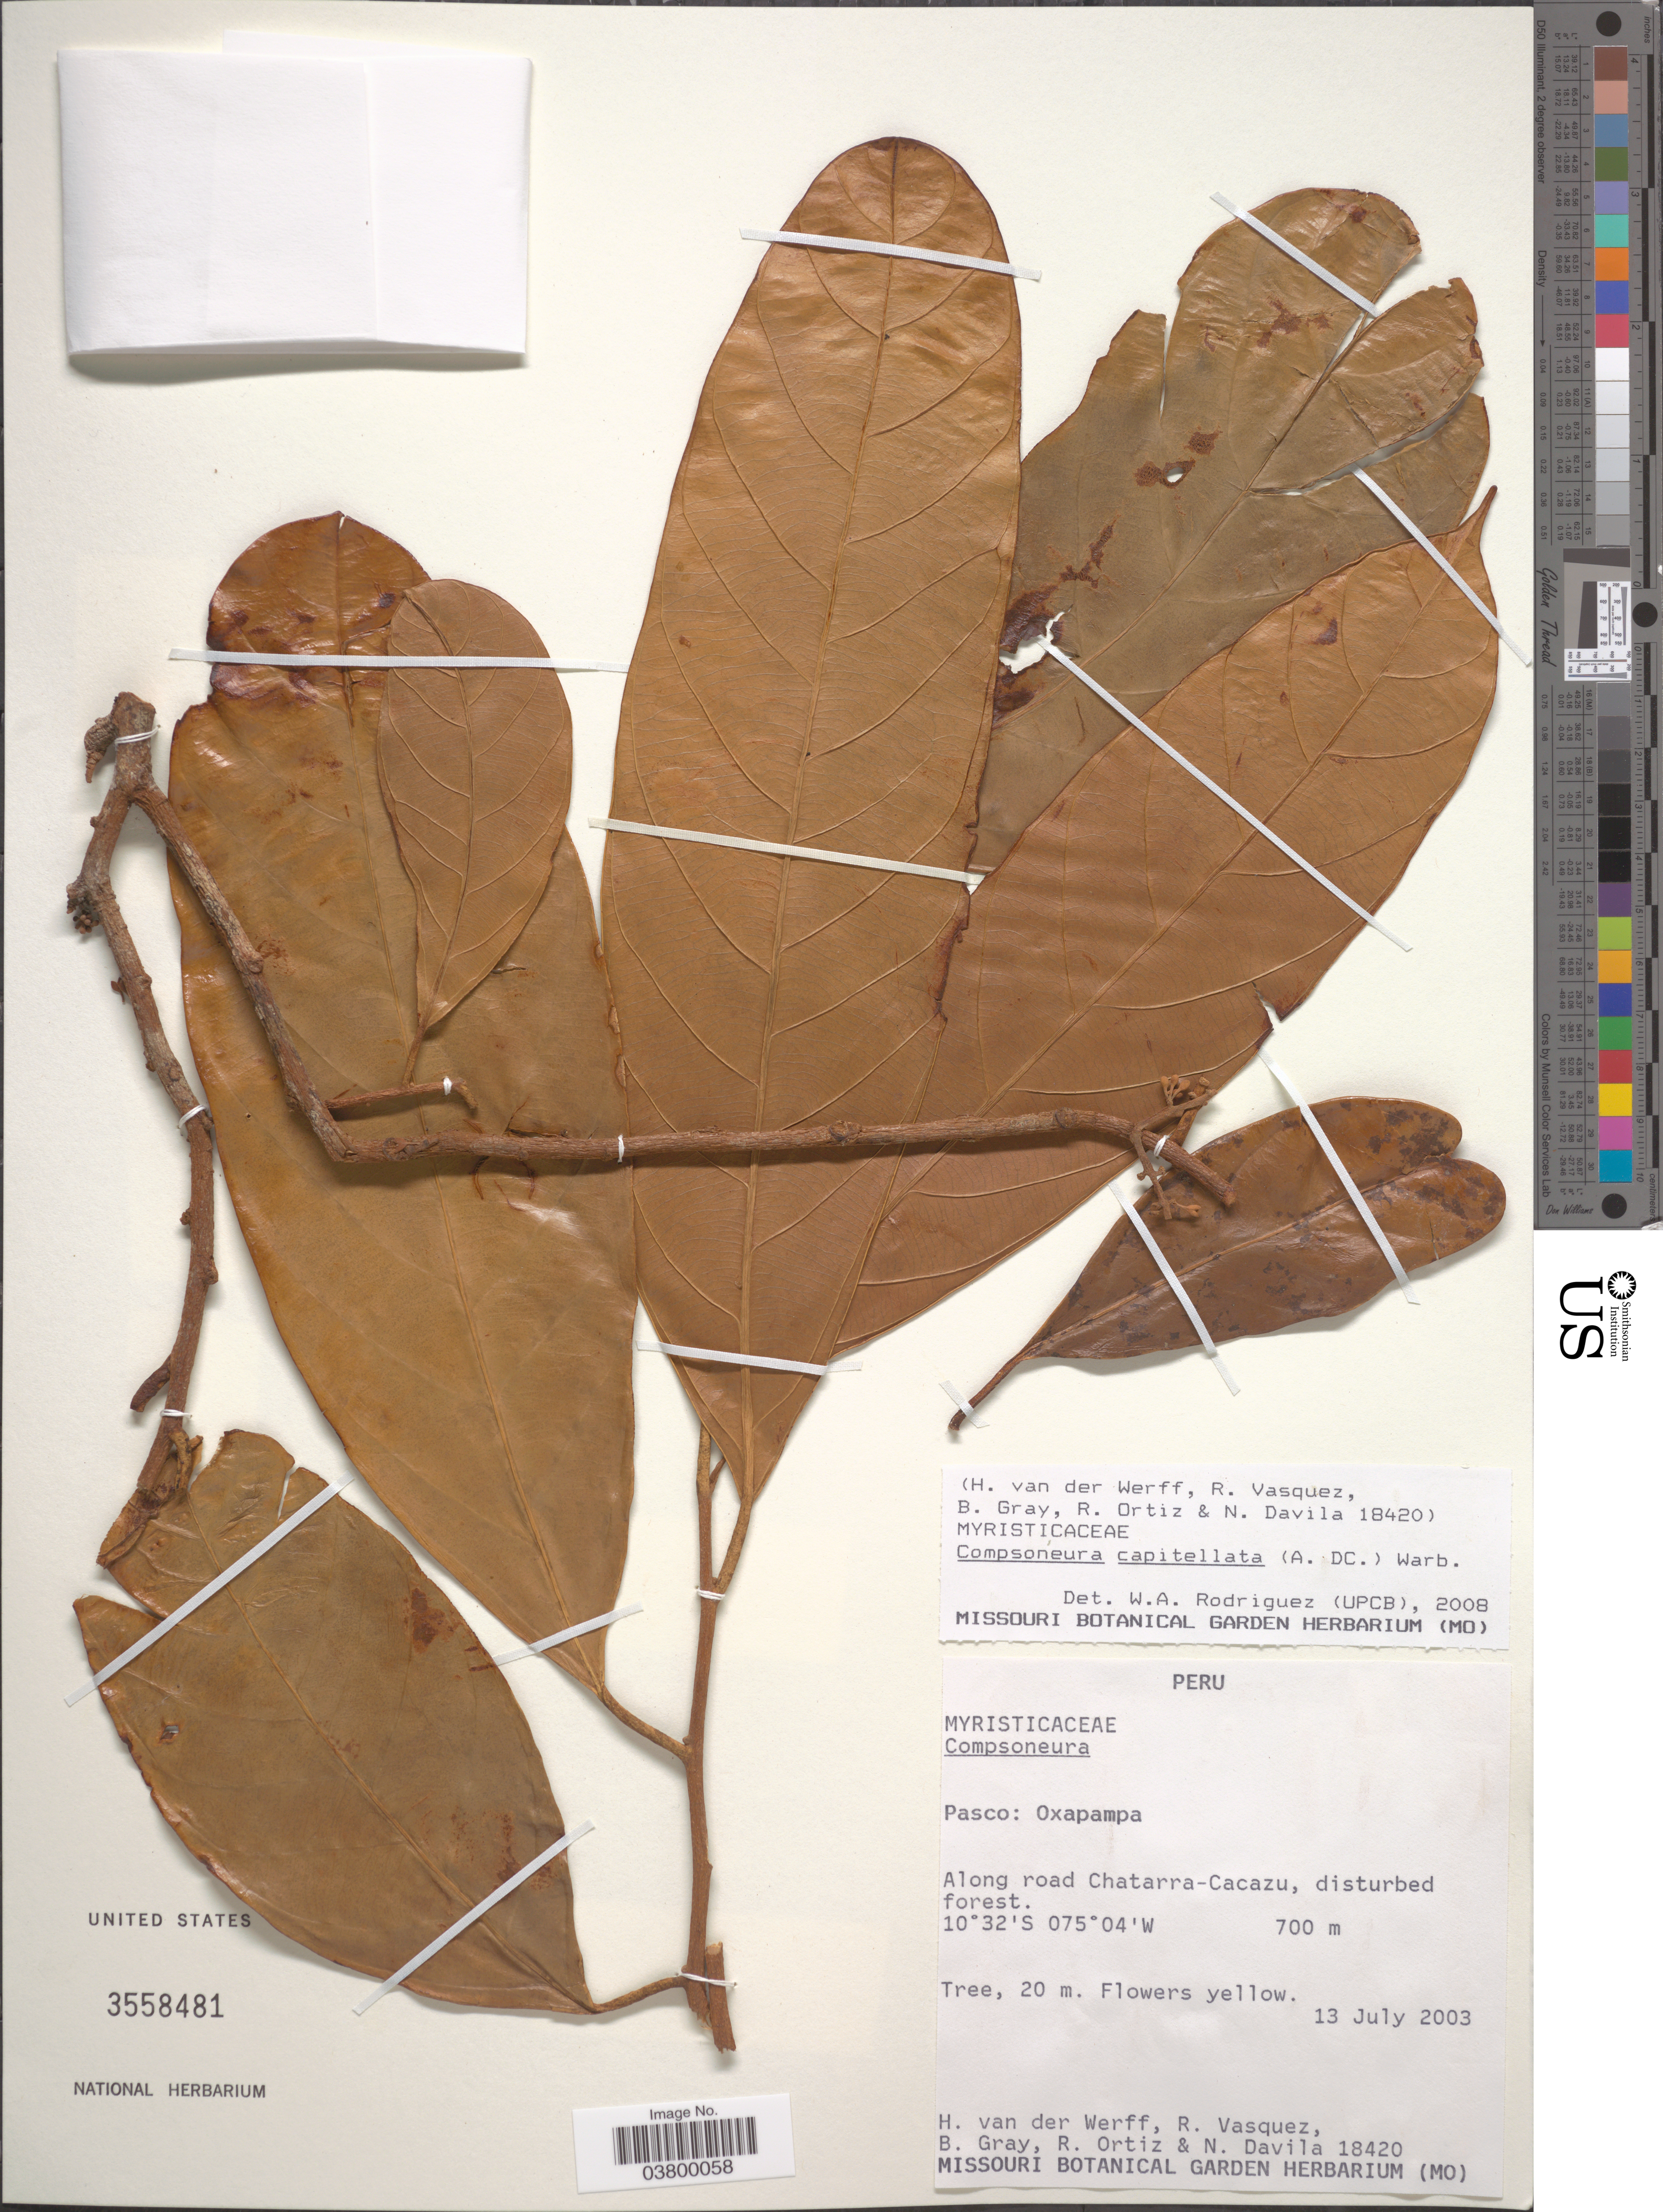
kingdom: Plantae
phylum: Tracheophyta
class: Magnoliopsida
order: Magnoliales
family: Myristicaceae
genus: Compsoneura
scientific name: Compsoneura capitellata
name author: (A. DC.) Warb.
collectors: H. van der Werff, R. Vasquez, B. Gray, R. Ortiz & N. Dávila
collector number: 18420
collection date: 2003-07-13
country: Peru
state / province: Pasco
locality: Oxapampa. Along road Chatarra-Cacazu.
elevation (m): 700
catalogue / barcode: US 3558481